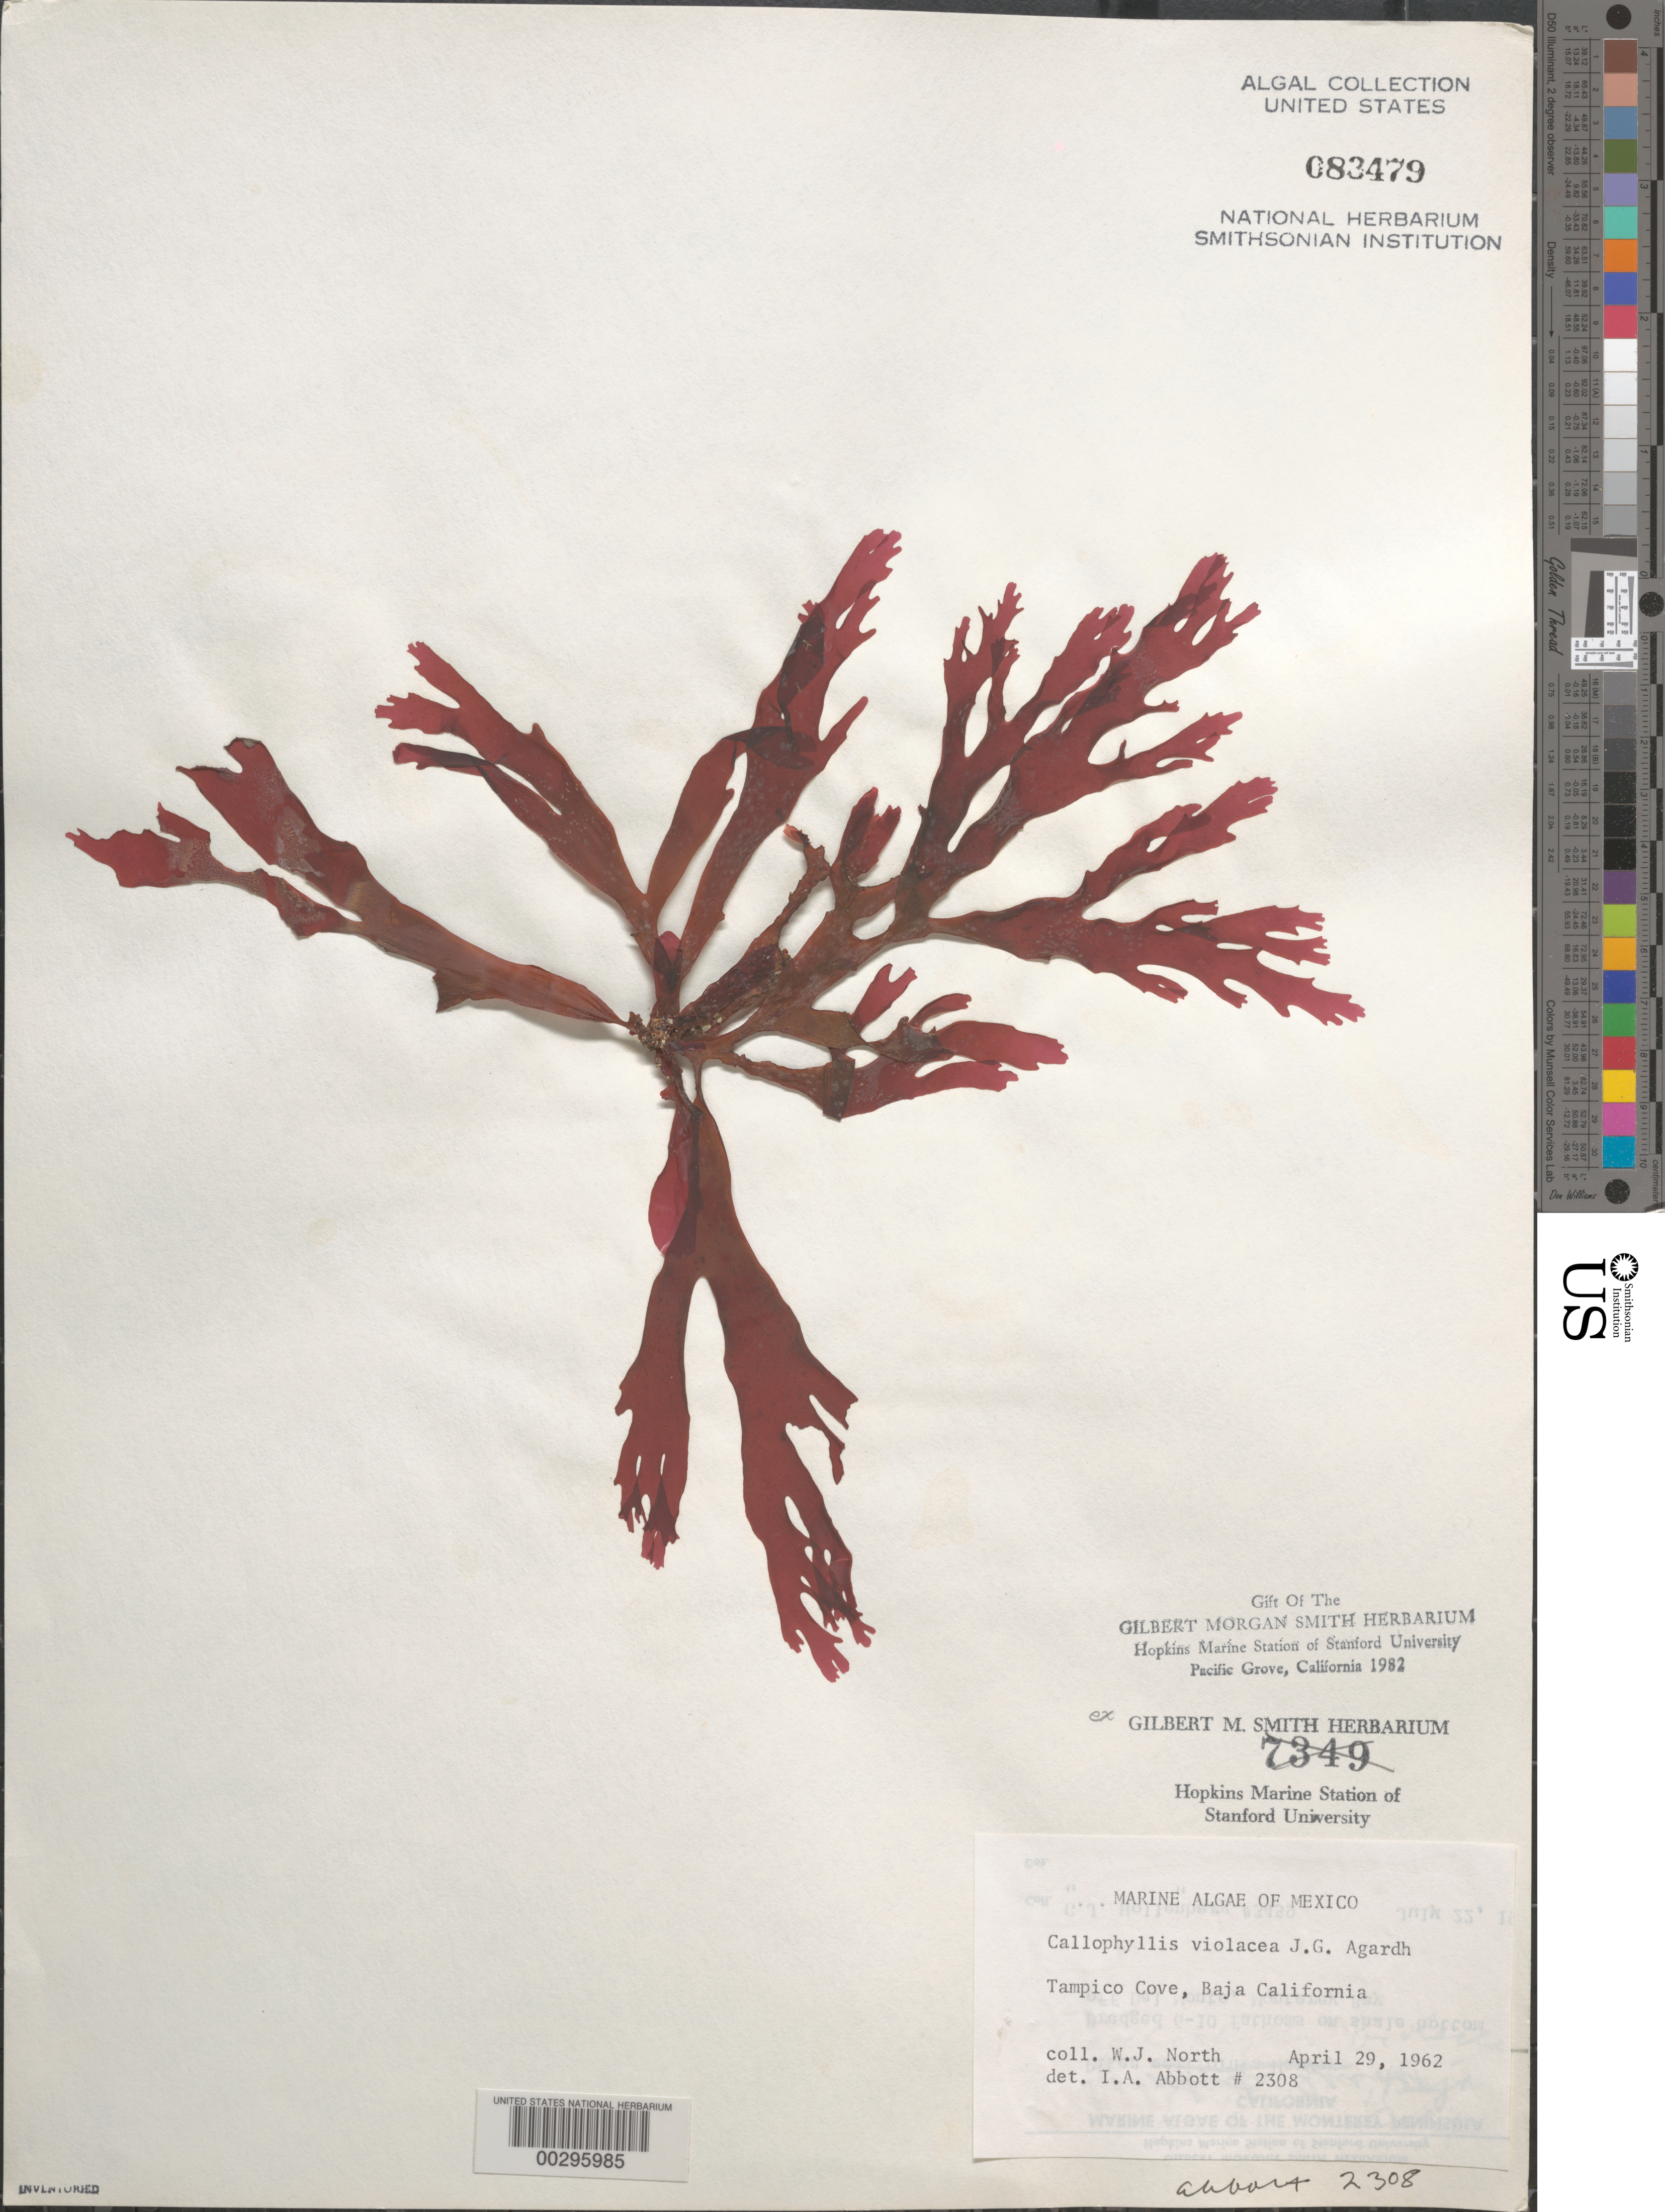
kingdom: Plantae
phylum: Rhodophyta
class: Florideophyceae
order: Gigartinales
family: Kallymeniaceae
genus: Callophyllis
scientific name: Callophyllis violacea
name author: J. Agardh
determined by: Abbott, Isabella A.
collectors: W. North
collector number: IAA 2308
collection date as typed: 29 Apr 1962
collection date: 1962-04-29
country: Mexico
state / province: Baja California Norte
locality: Tampico Cove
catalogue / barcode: US 83479